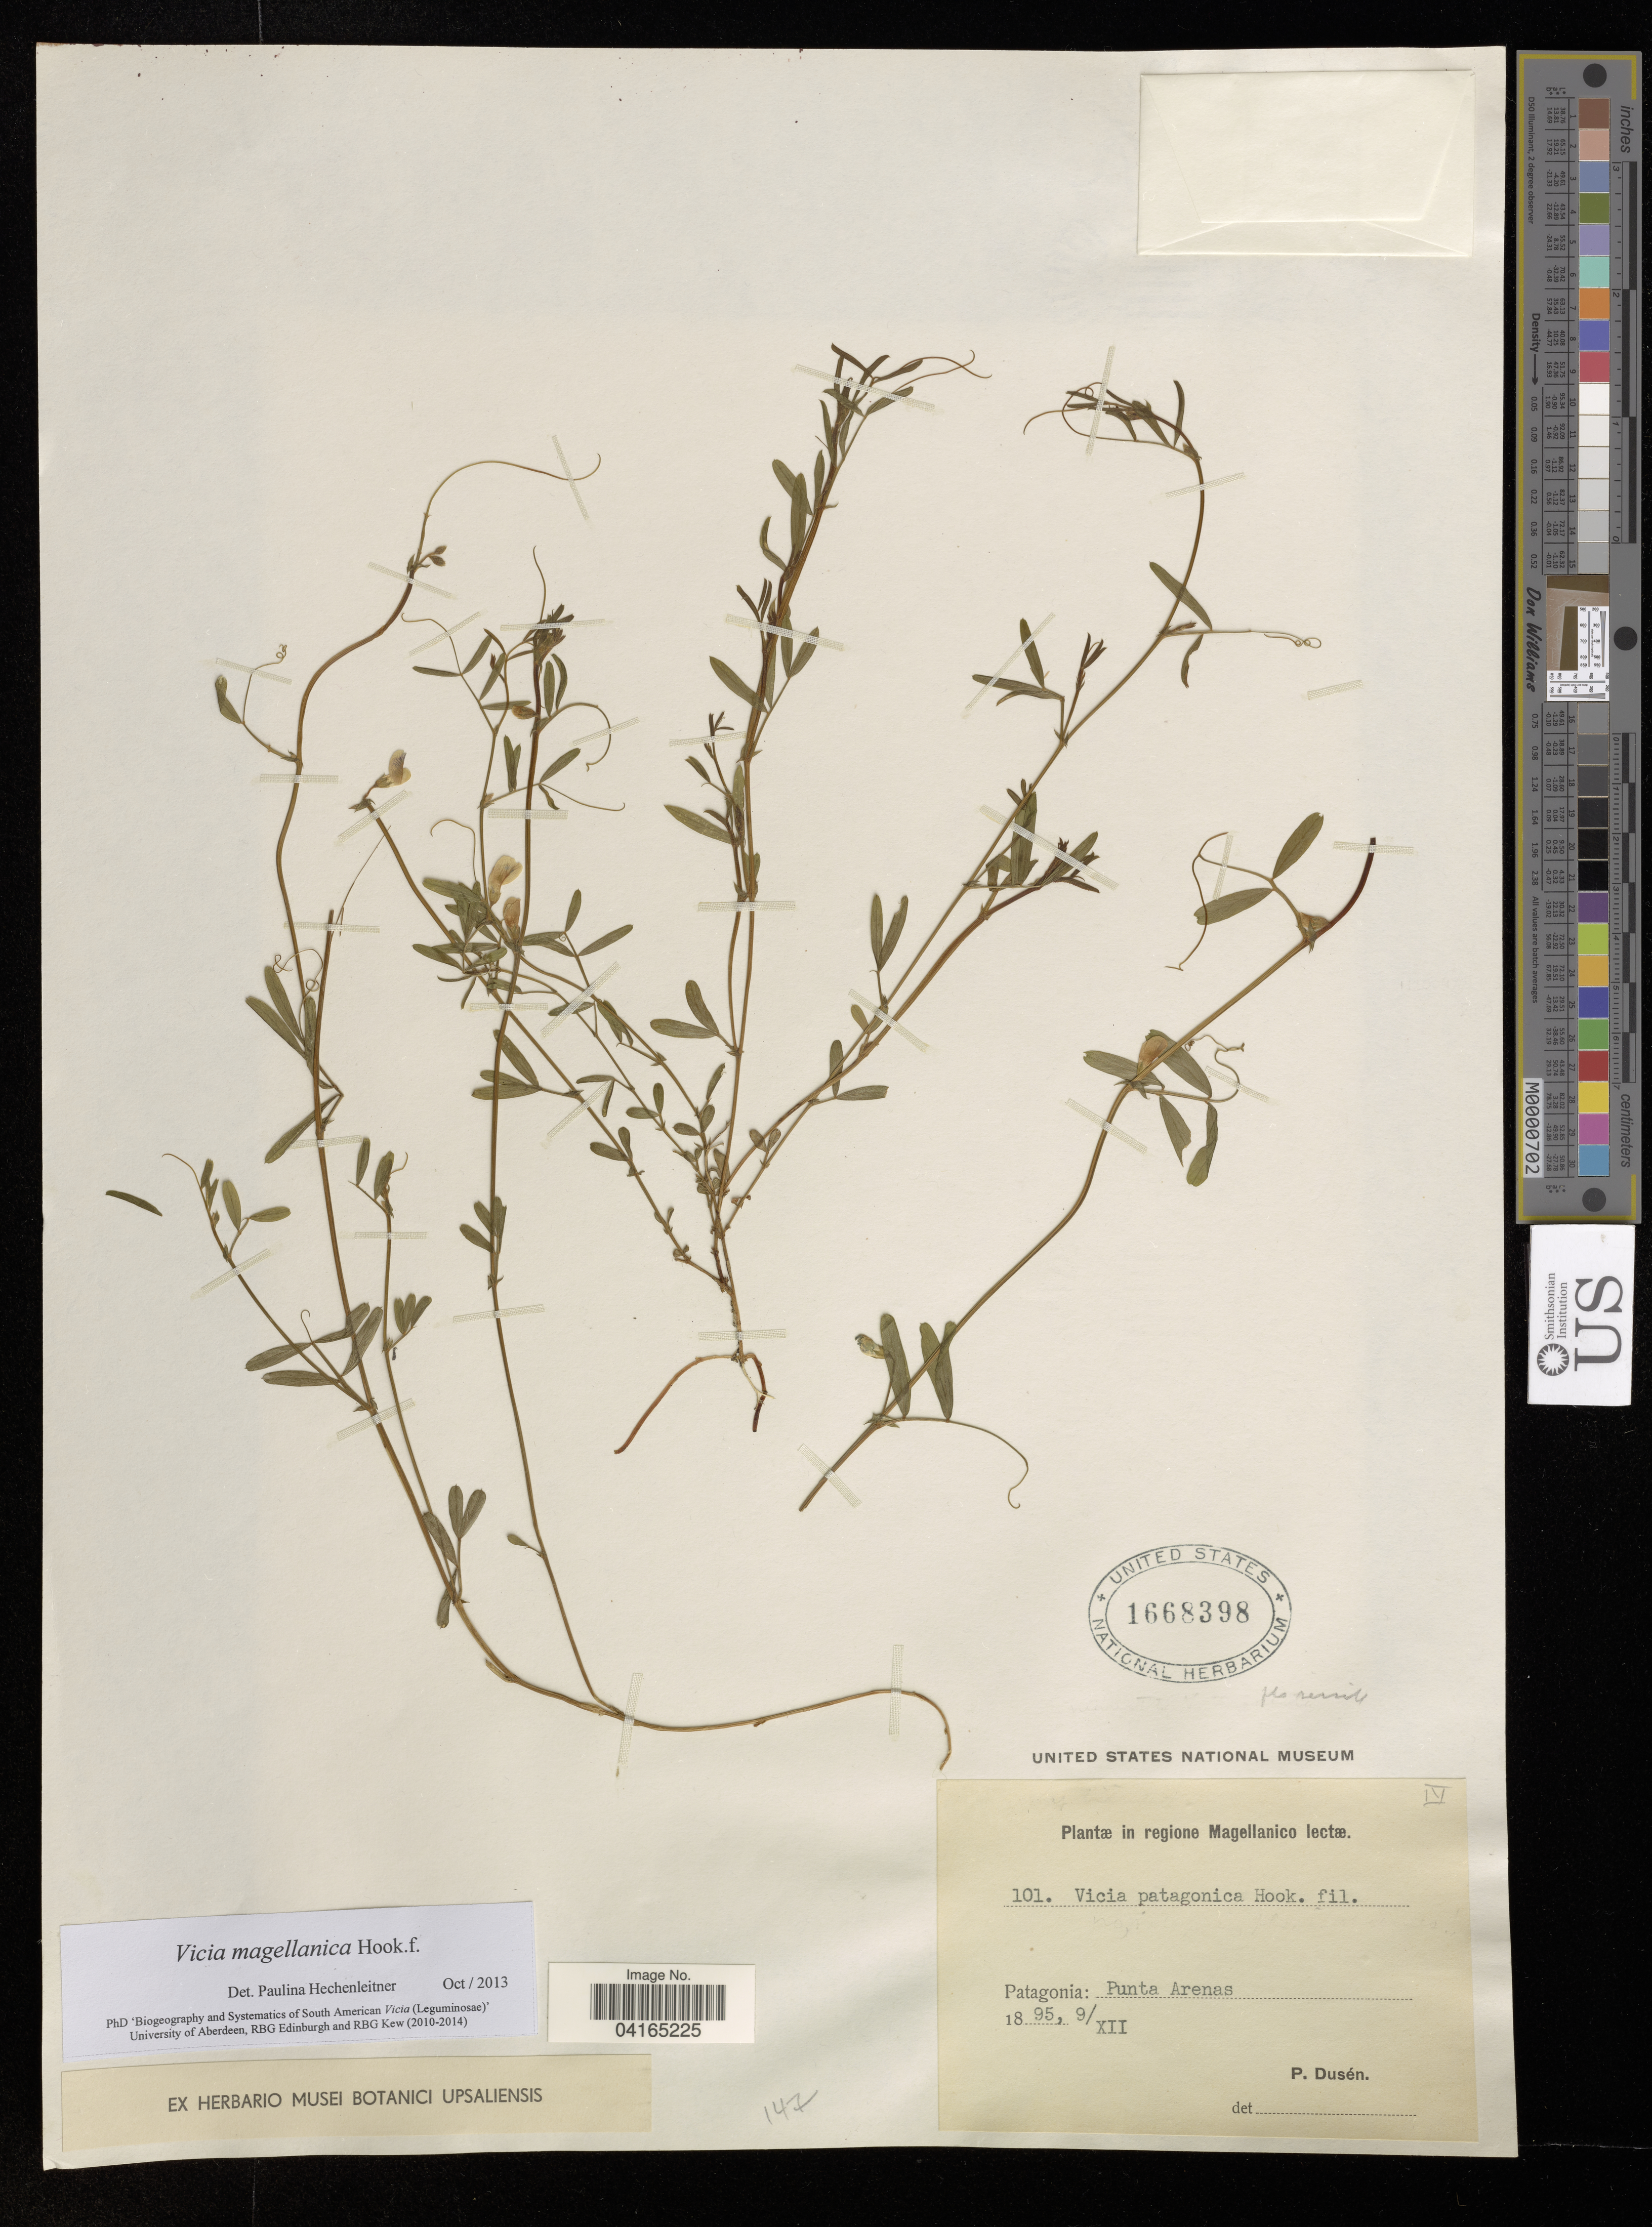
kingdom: Plantae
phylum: Tracheophyta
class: Magnoliopsida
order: Fabales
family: Fabaceae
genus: Vicia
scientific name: Vicia magellanica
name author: Hook. f.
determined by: Hechenleitner, Paulina, RBG Edinburgh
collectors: P. Dusén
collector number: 101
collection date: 1895-12-09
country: Costa Rica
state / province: Puntarenas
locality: Patagonia: Punta Arenas.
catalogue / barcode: US 1668398